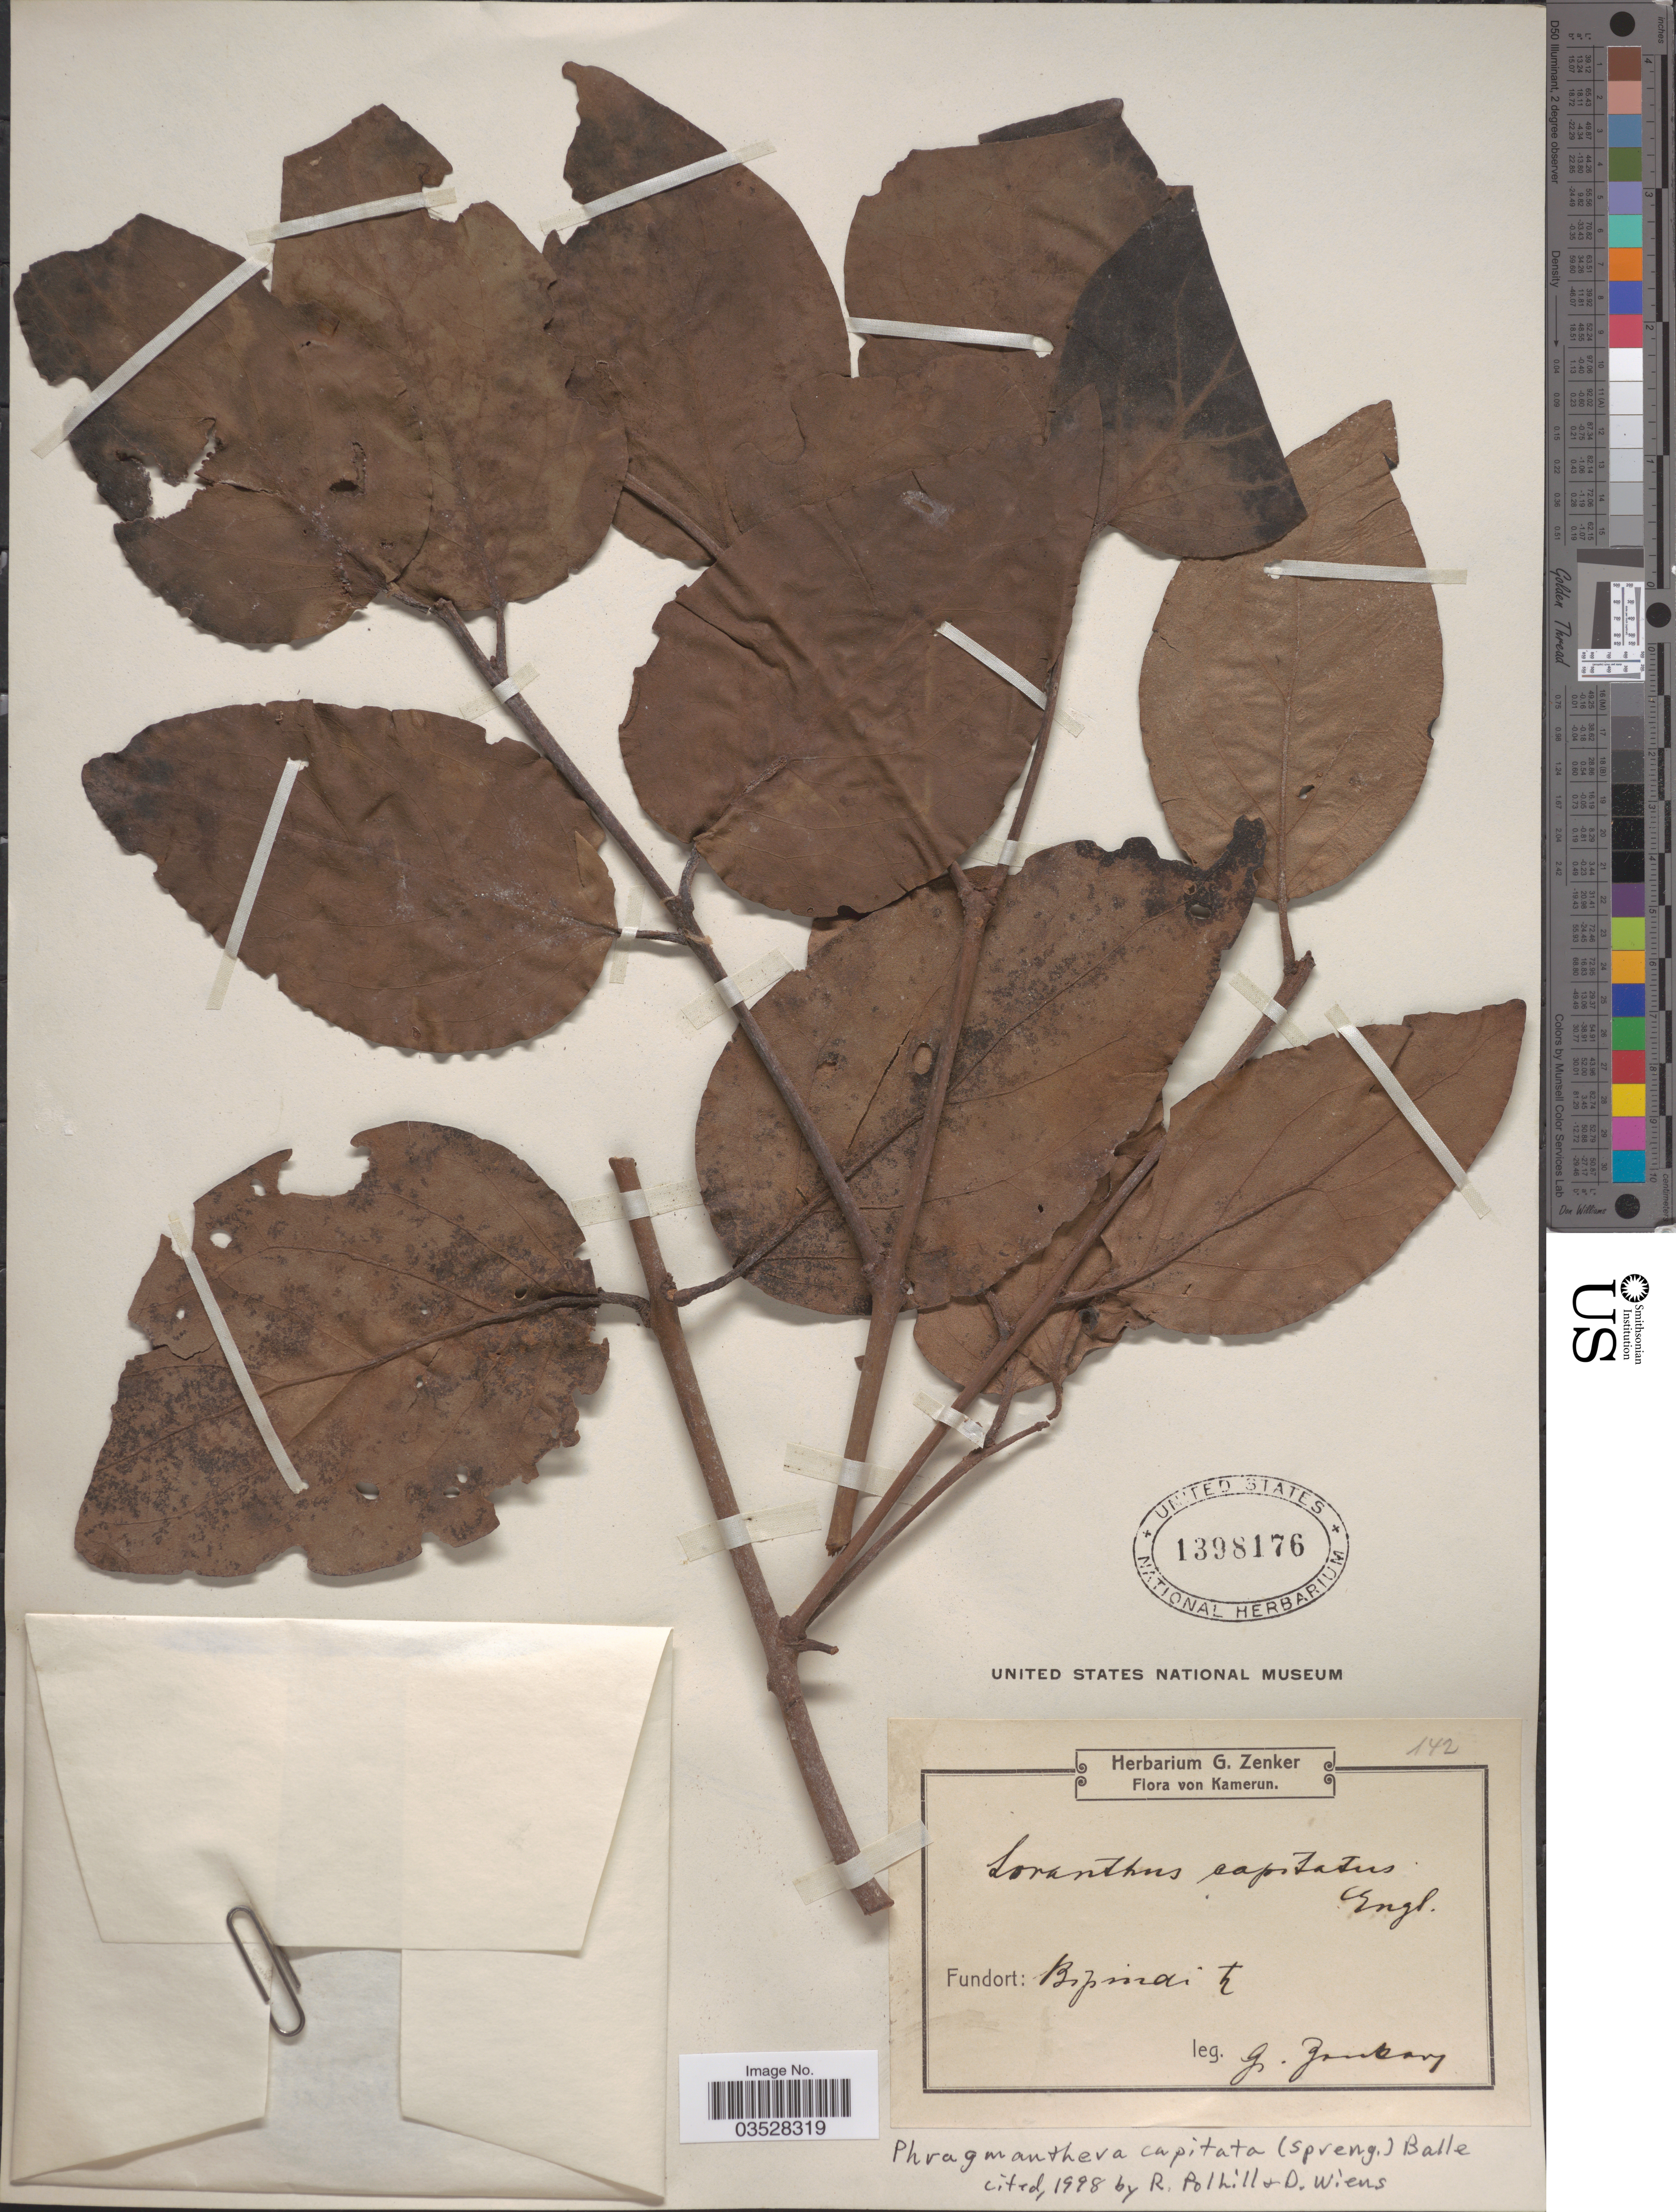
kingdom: Plantae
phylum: Tracheophyta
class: Magnoliopsida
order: Santalales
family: Loranthaceae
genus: Phragmanthera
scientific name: Phragmanthera capitata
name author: (Spreng.) Balle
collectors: G. A. Zenker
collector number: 142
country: Cameroon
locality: Bipindi.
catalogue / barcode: US 1398176